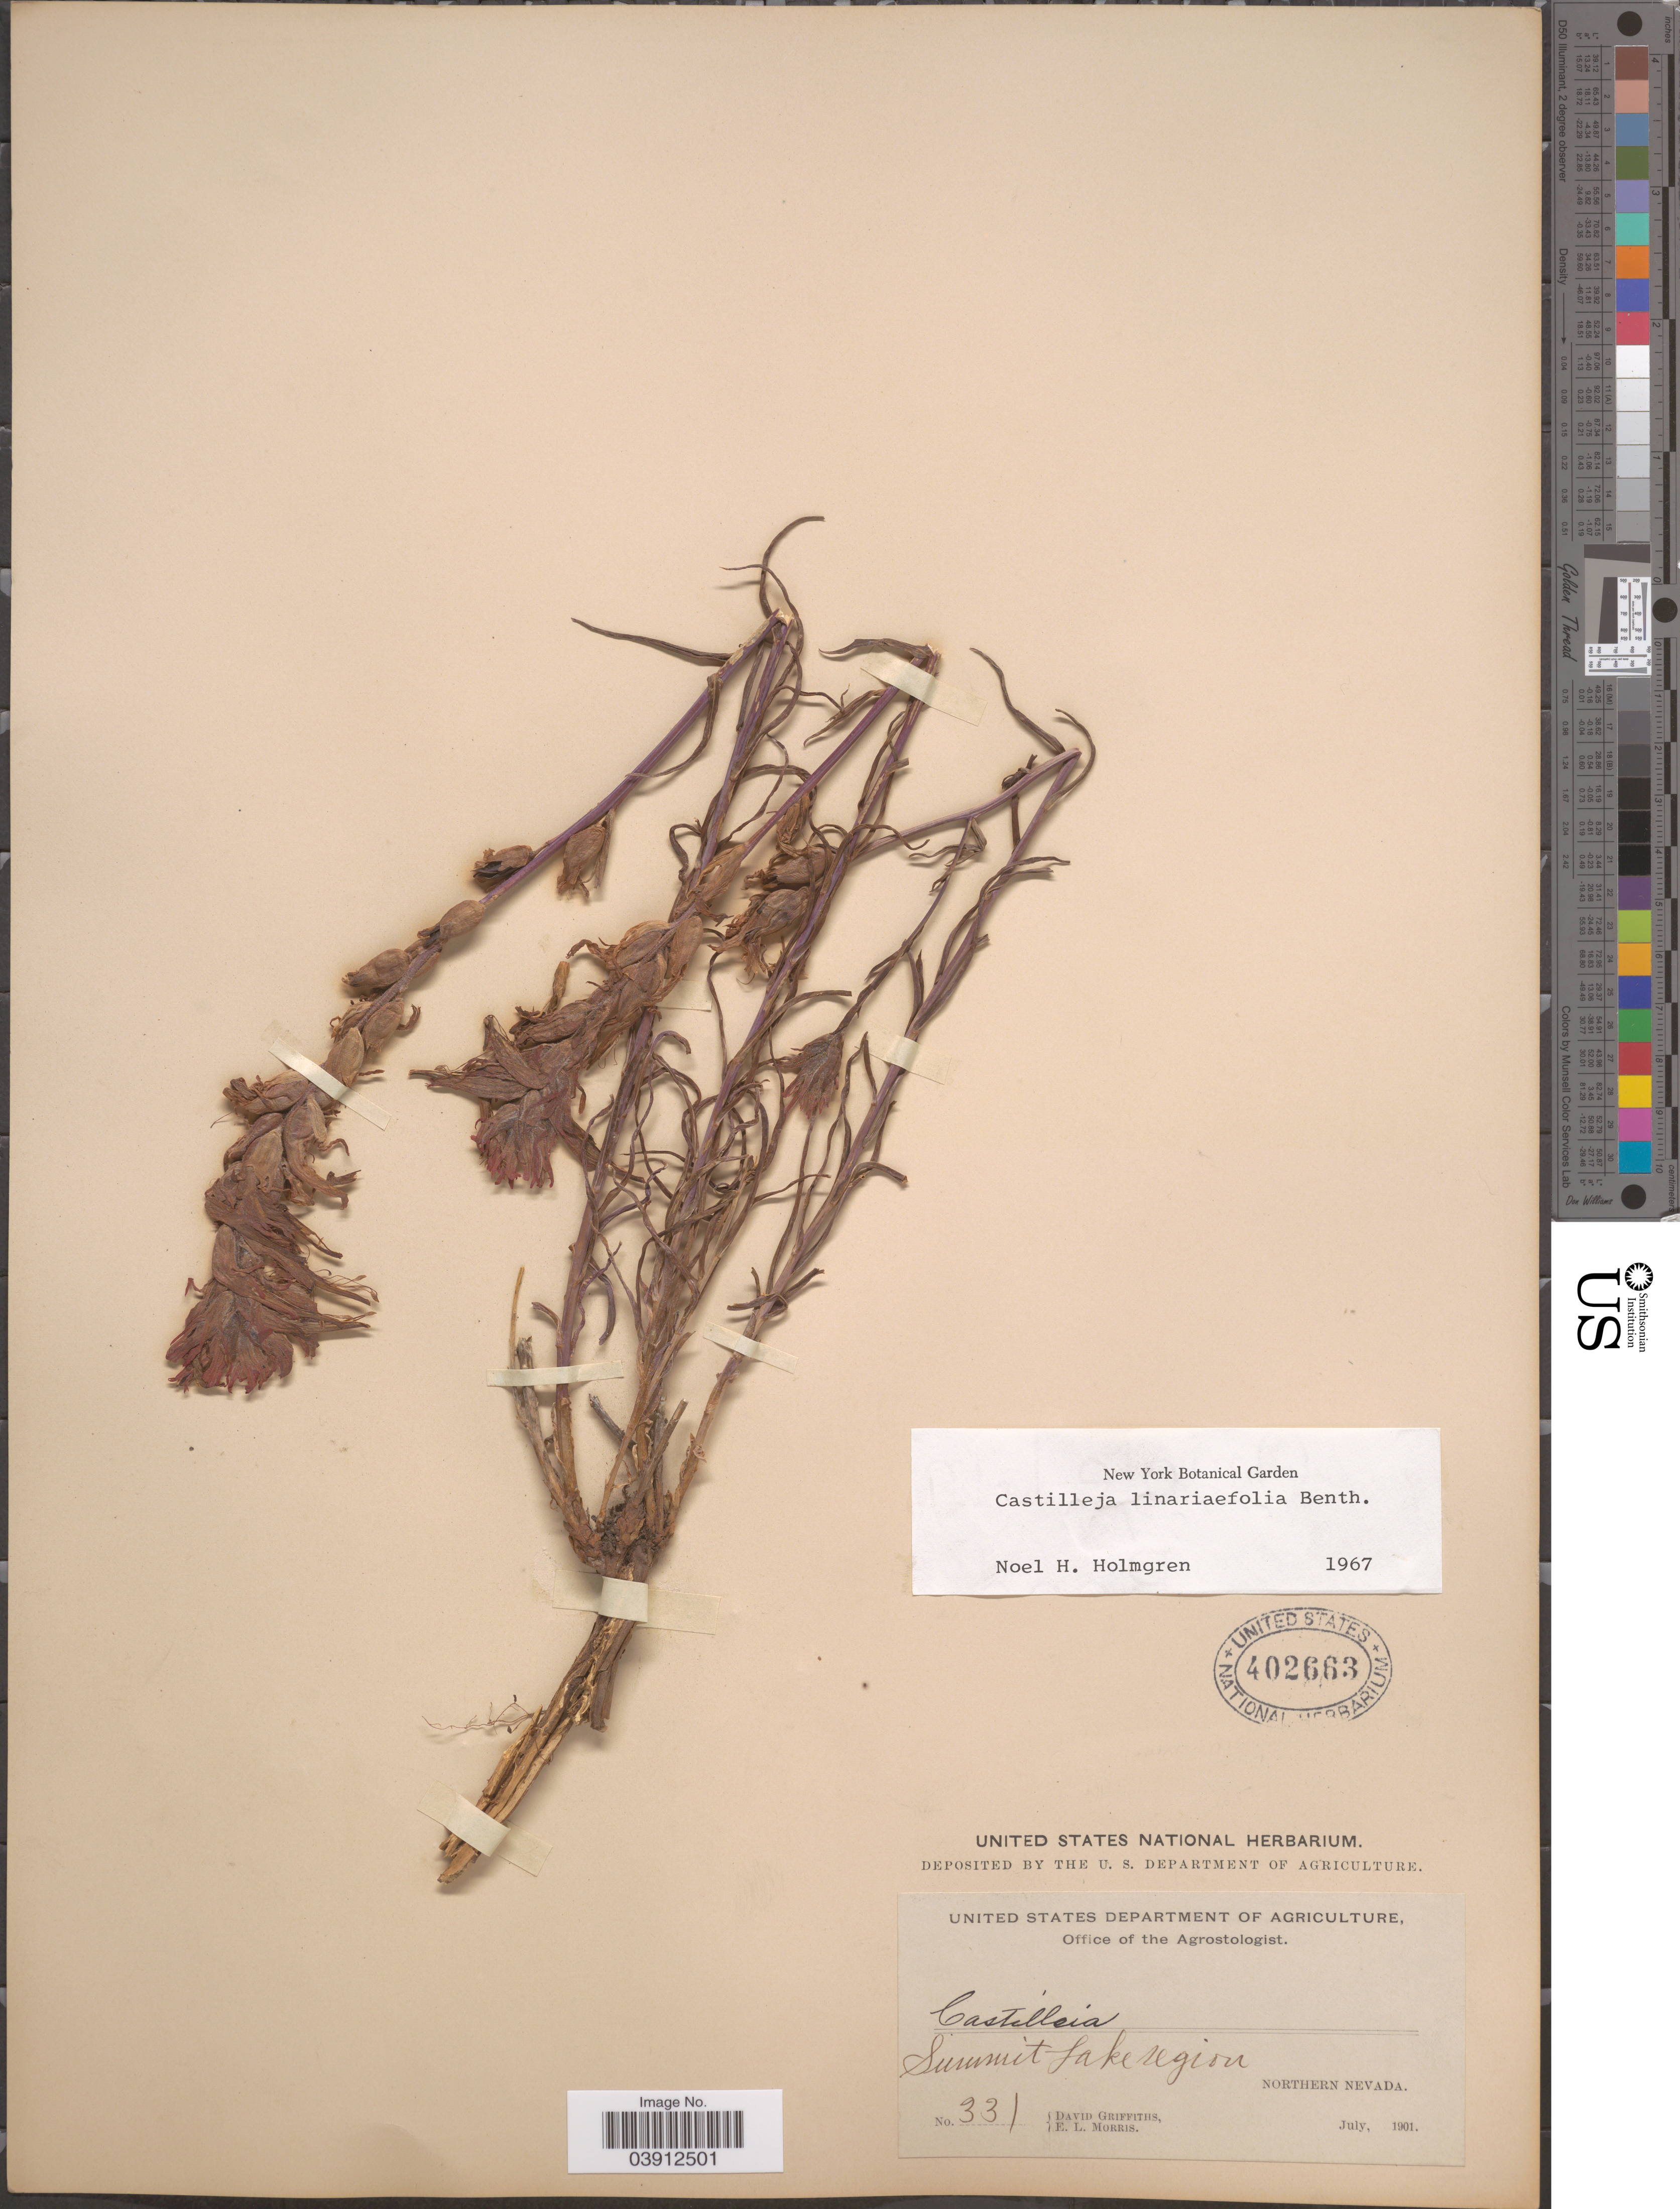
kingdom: Plantae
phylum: Tracheophyta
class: Magnoliopsida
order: Lamiales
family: Orobanchaceae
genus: Castilleja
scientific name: Castilleja linariifolia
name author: Benth.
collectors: D. Griffiths & E. Morris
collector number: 331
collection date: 1901-07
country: United States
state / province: Nevada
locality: Summit Lake region. Northern Nevada.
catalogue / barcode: US 402663